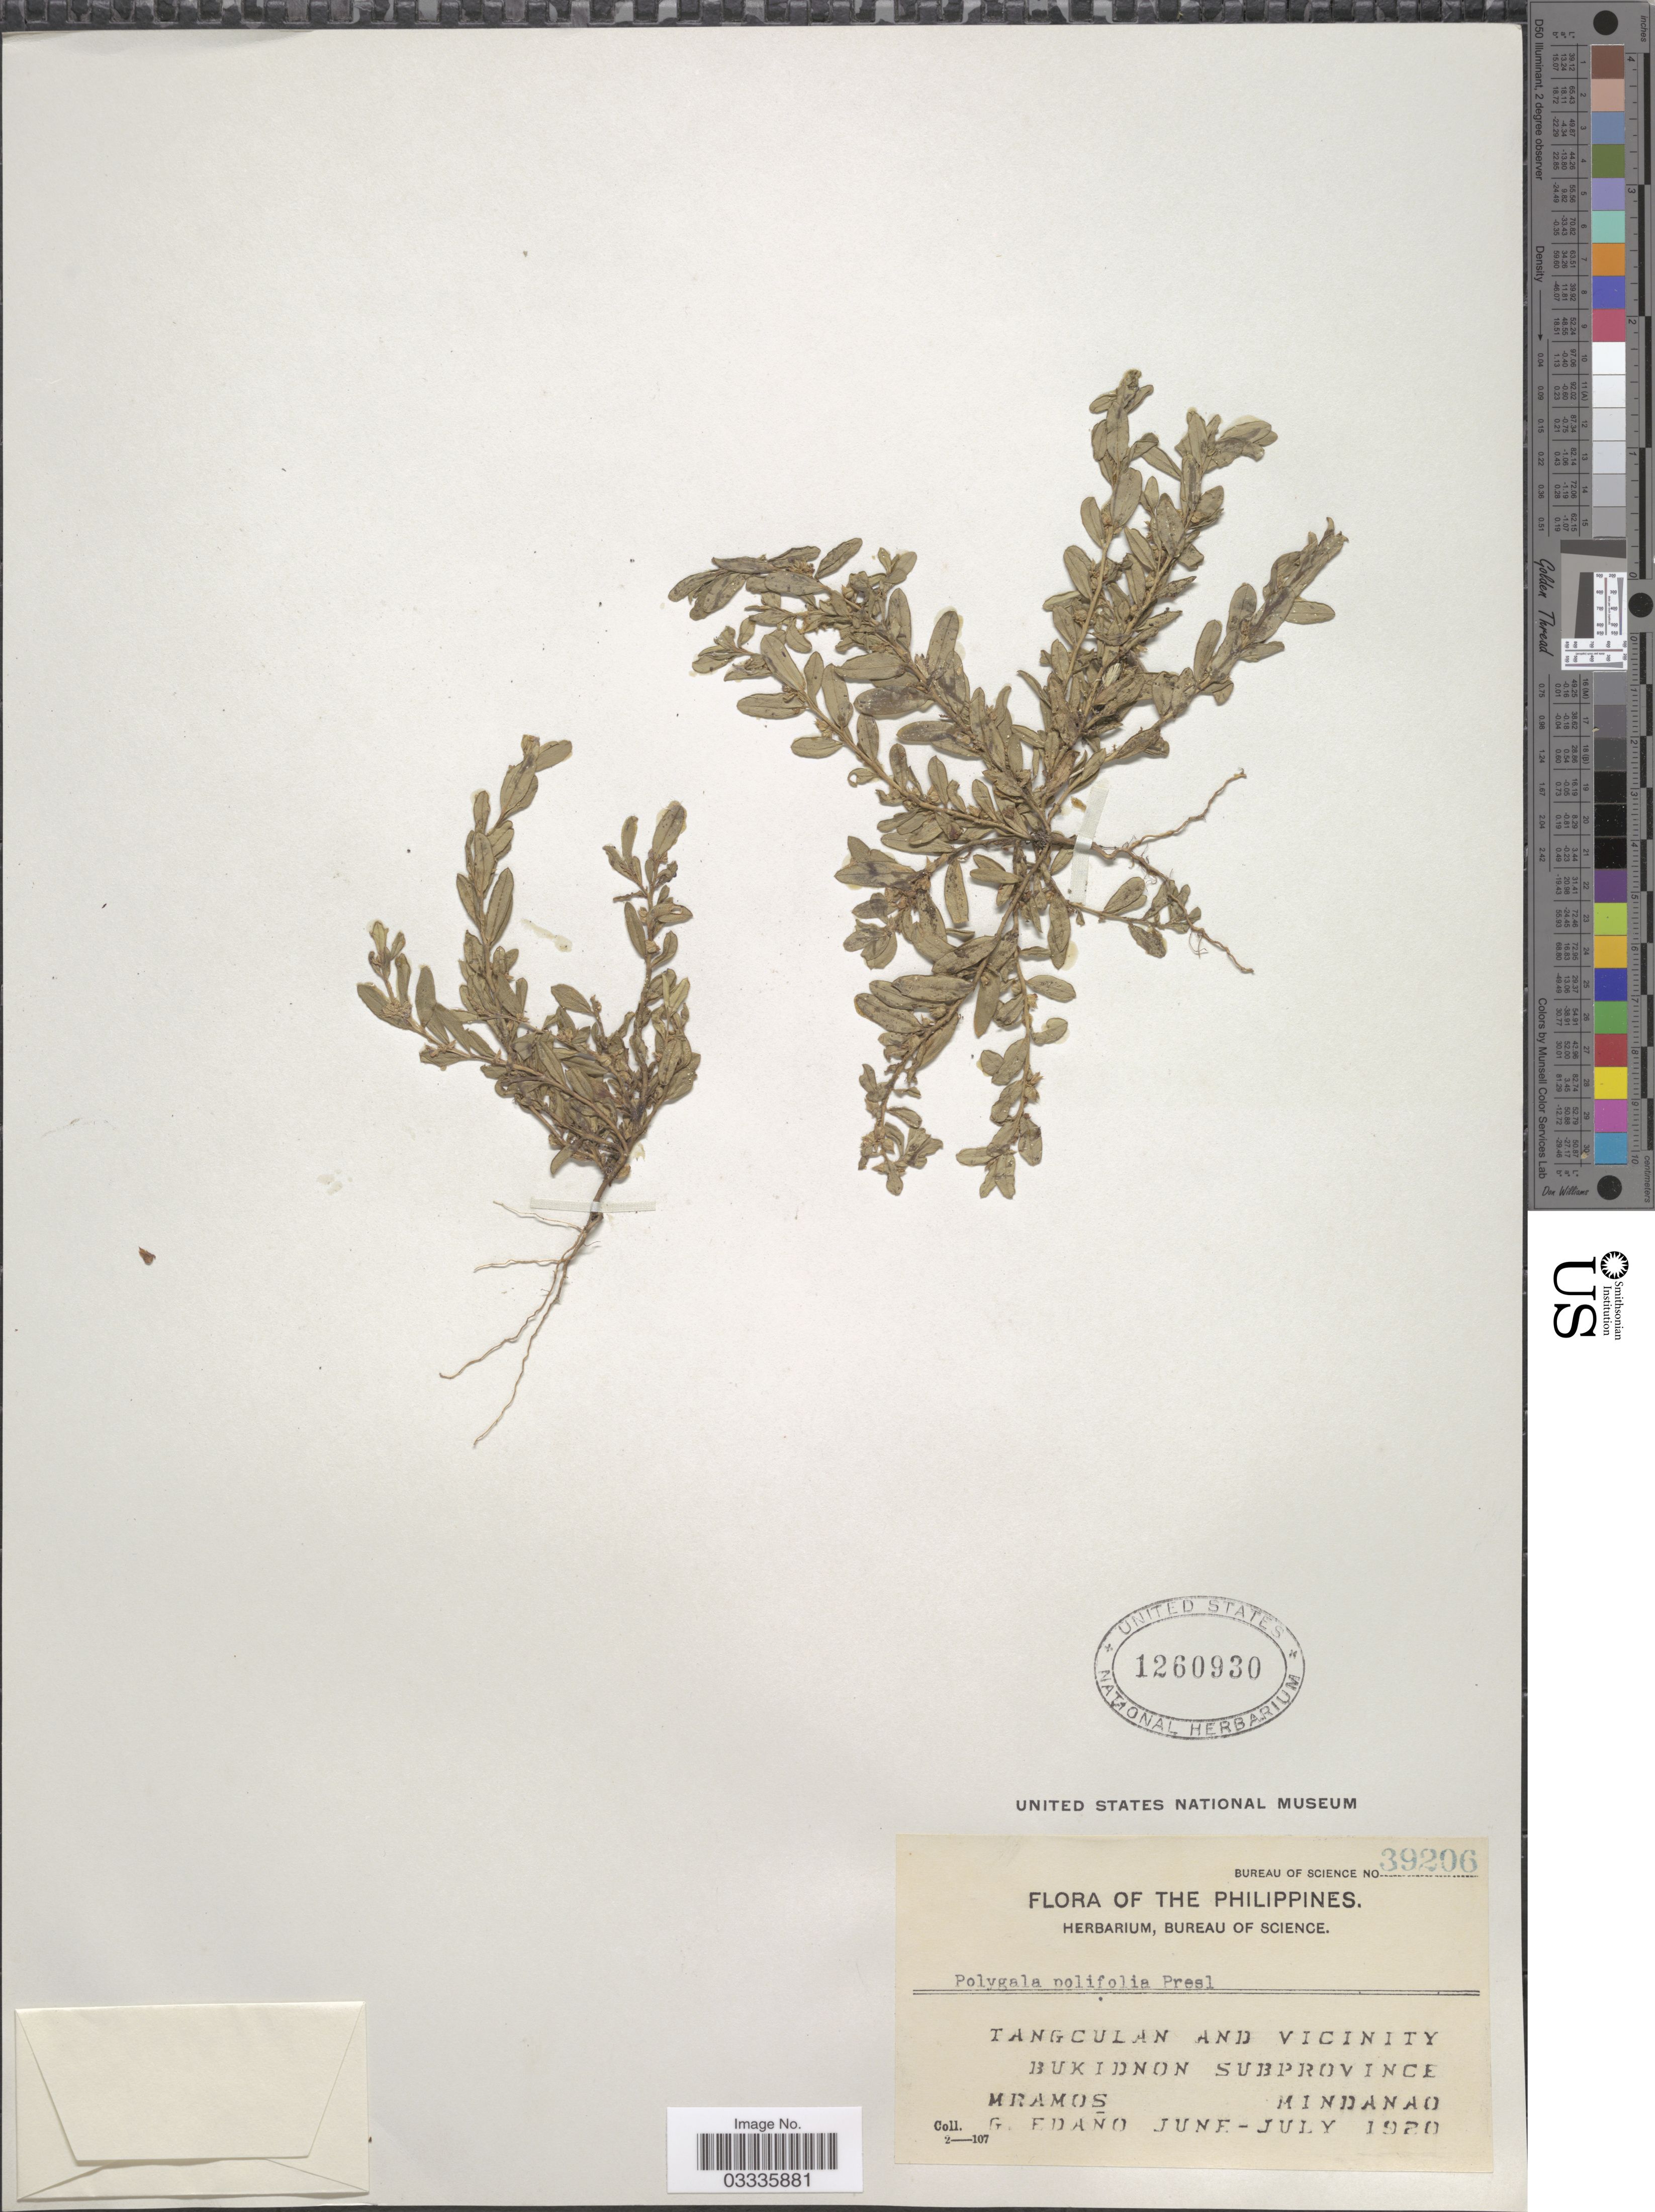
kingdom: Plantae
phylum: Tracheophyta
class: Magnoliopsida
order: Fabales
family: Polygalaceae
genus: Polygala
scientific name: Polygala polifolia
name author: C. Presl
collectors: M. Ramos & G. Edaño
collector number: Bureau of Science 39206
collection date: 1920-06/1920-07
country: Philippines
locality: Tangculan and vicinity. Bukidnon Subprovince. Mindanao.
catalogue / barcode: US 1260930